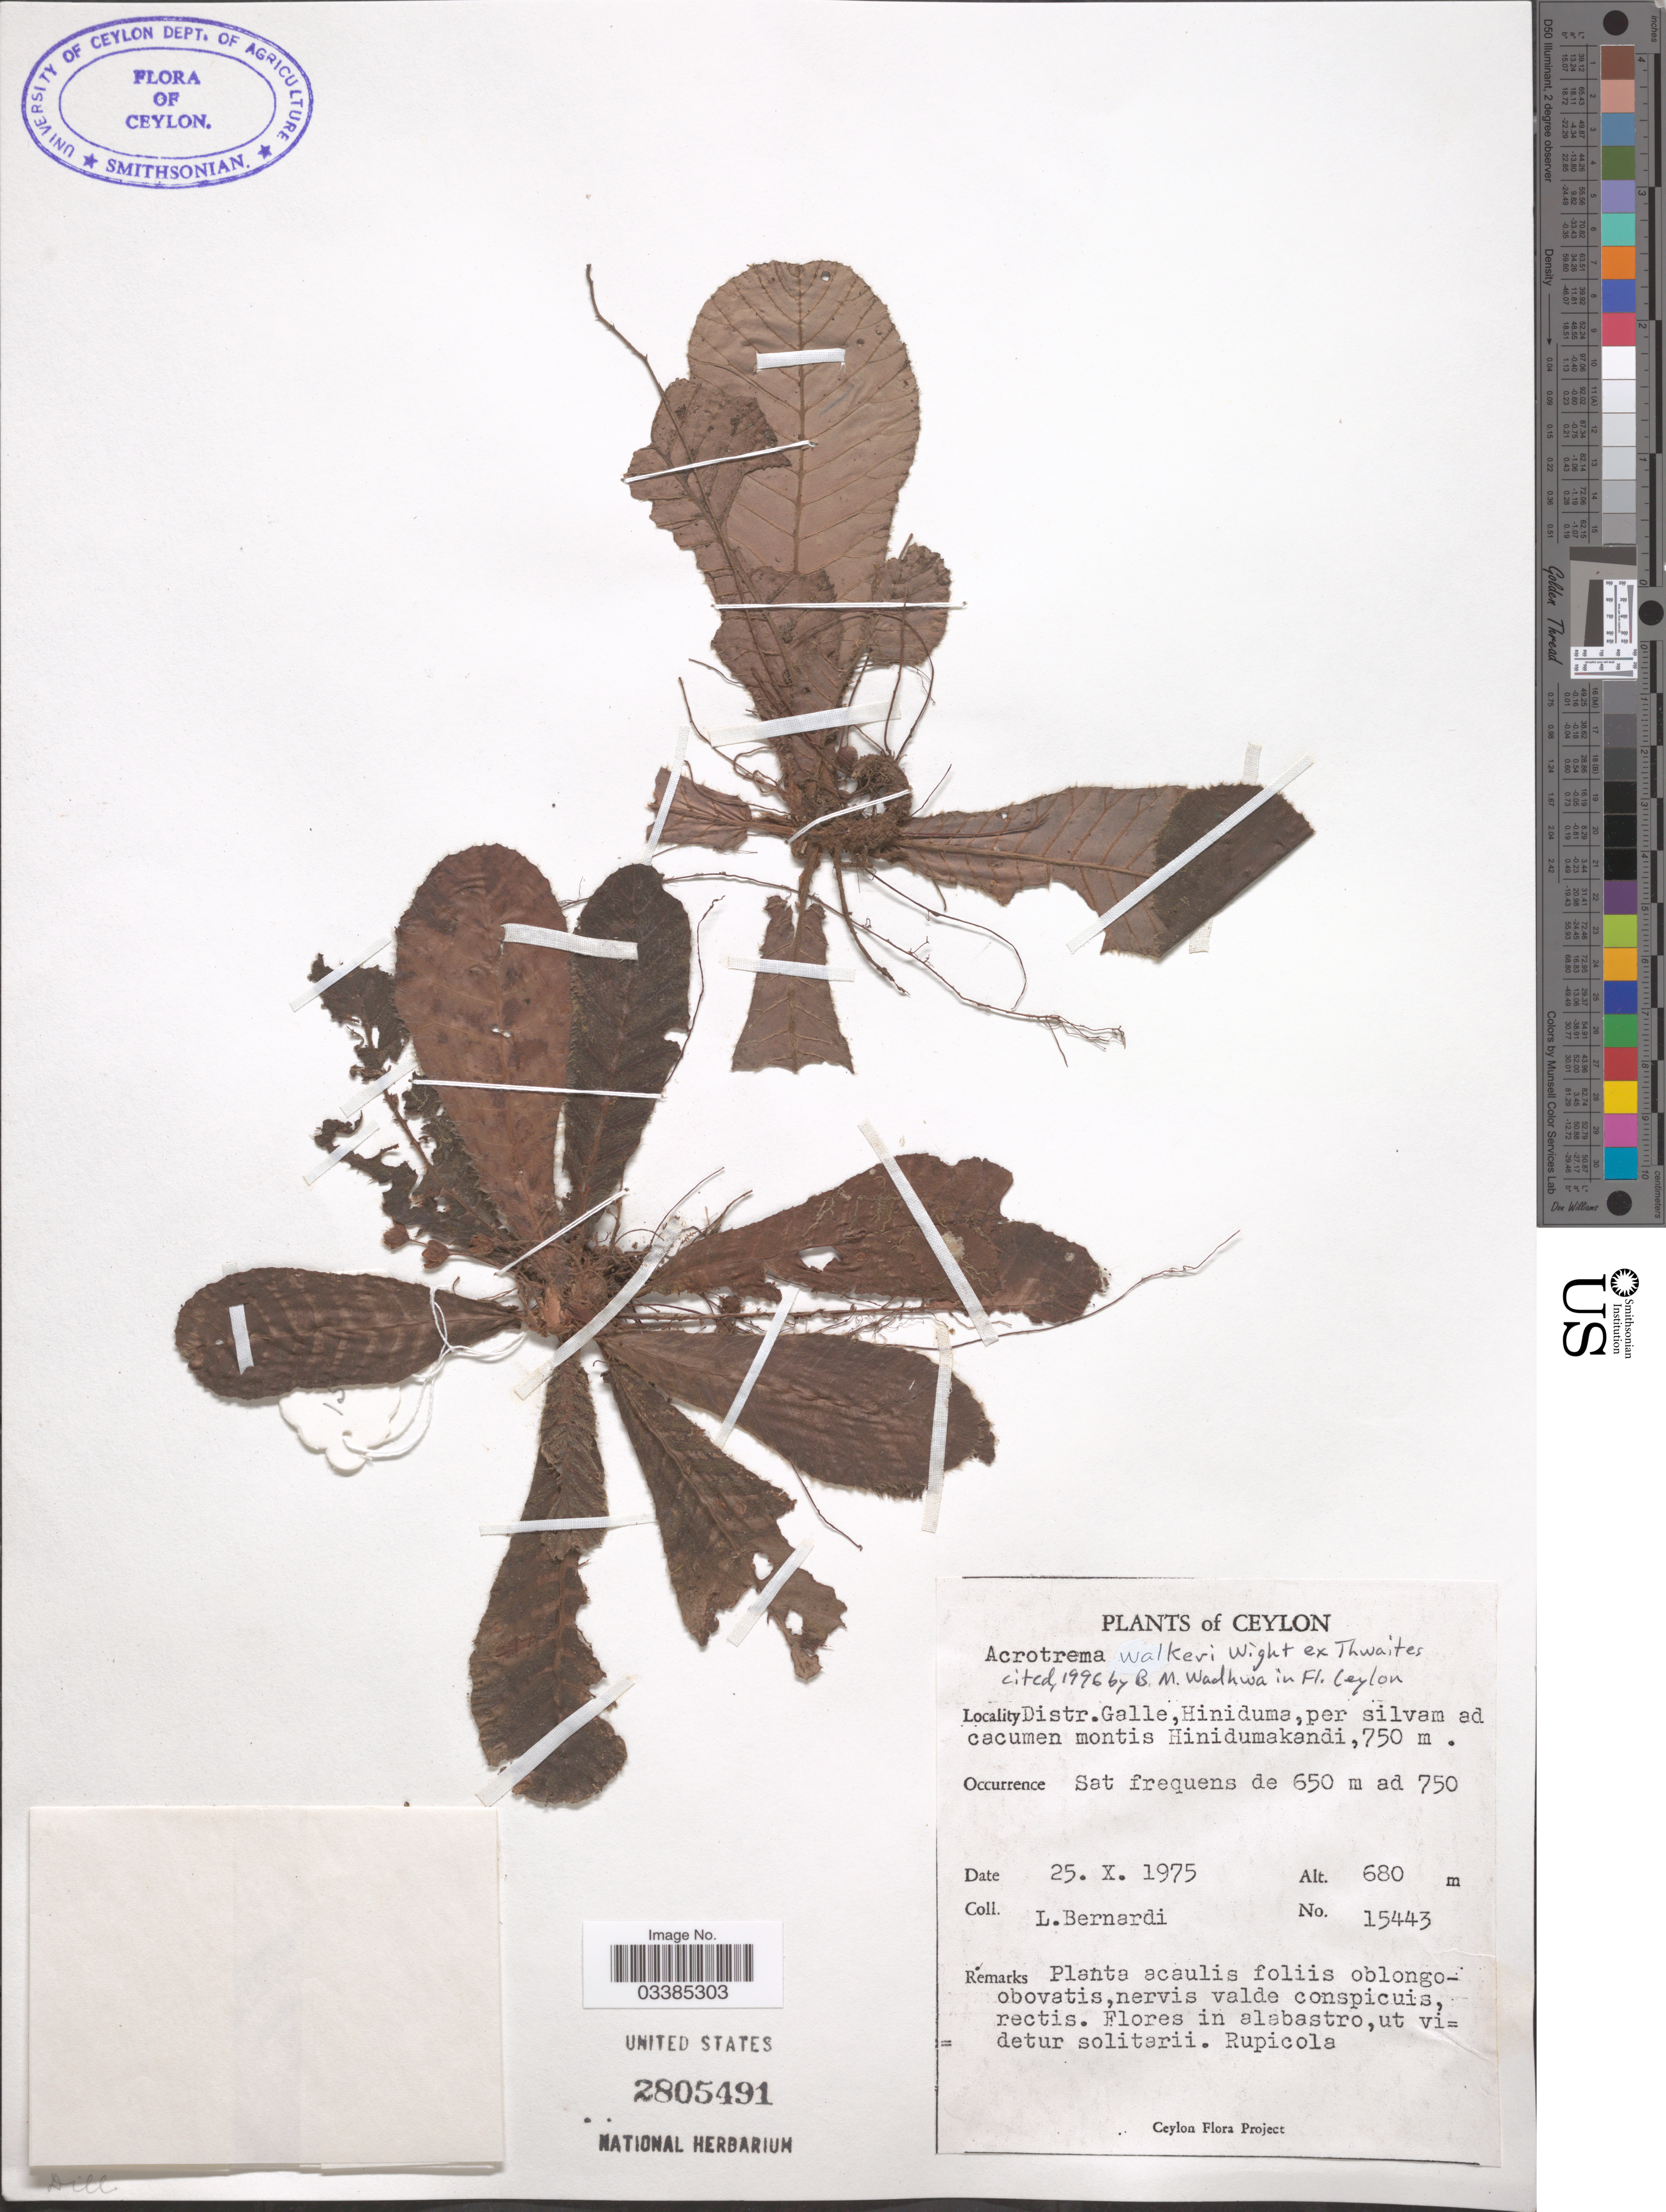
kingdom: Plantae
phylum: Tracheophyta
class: Magnoliopsida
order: Dilleniales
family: Dilleniaceae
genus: Acrotrema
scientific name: Acrotrema walkeri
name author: Wight ex Thwaites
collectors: L. Bernardi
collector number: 15443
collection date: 1975-10-25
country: Sri Lanka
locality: Ceylon. Distr. Galle, Hiniduma, per silvam ad cacumen montis Hinidumakandi.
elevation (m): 650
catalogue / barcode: US 2805491